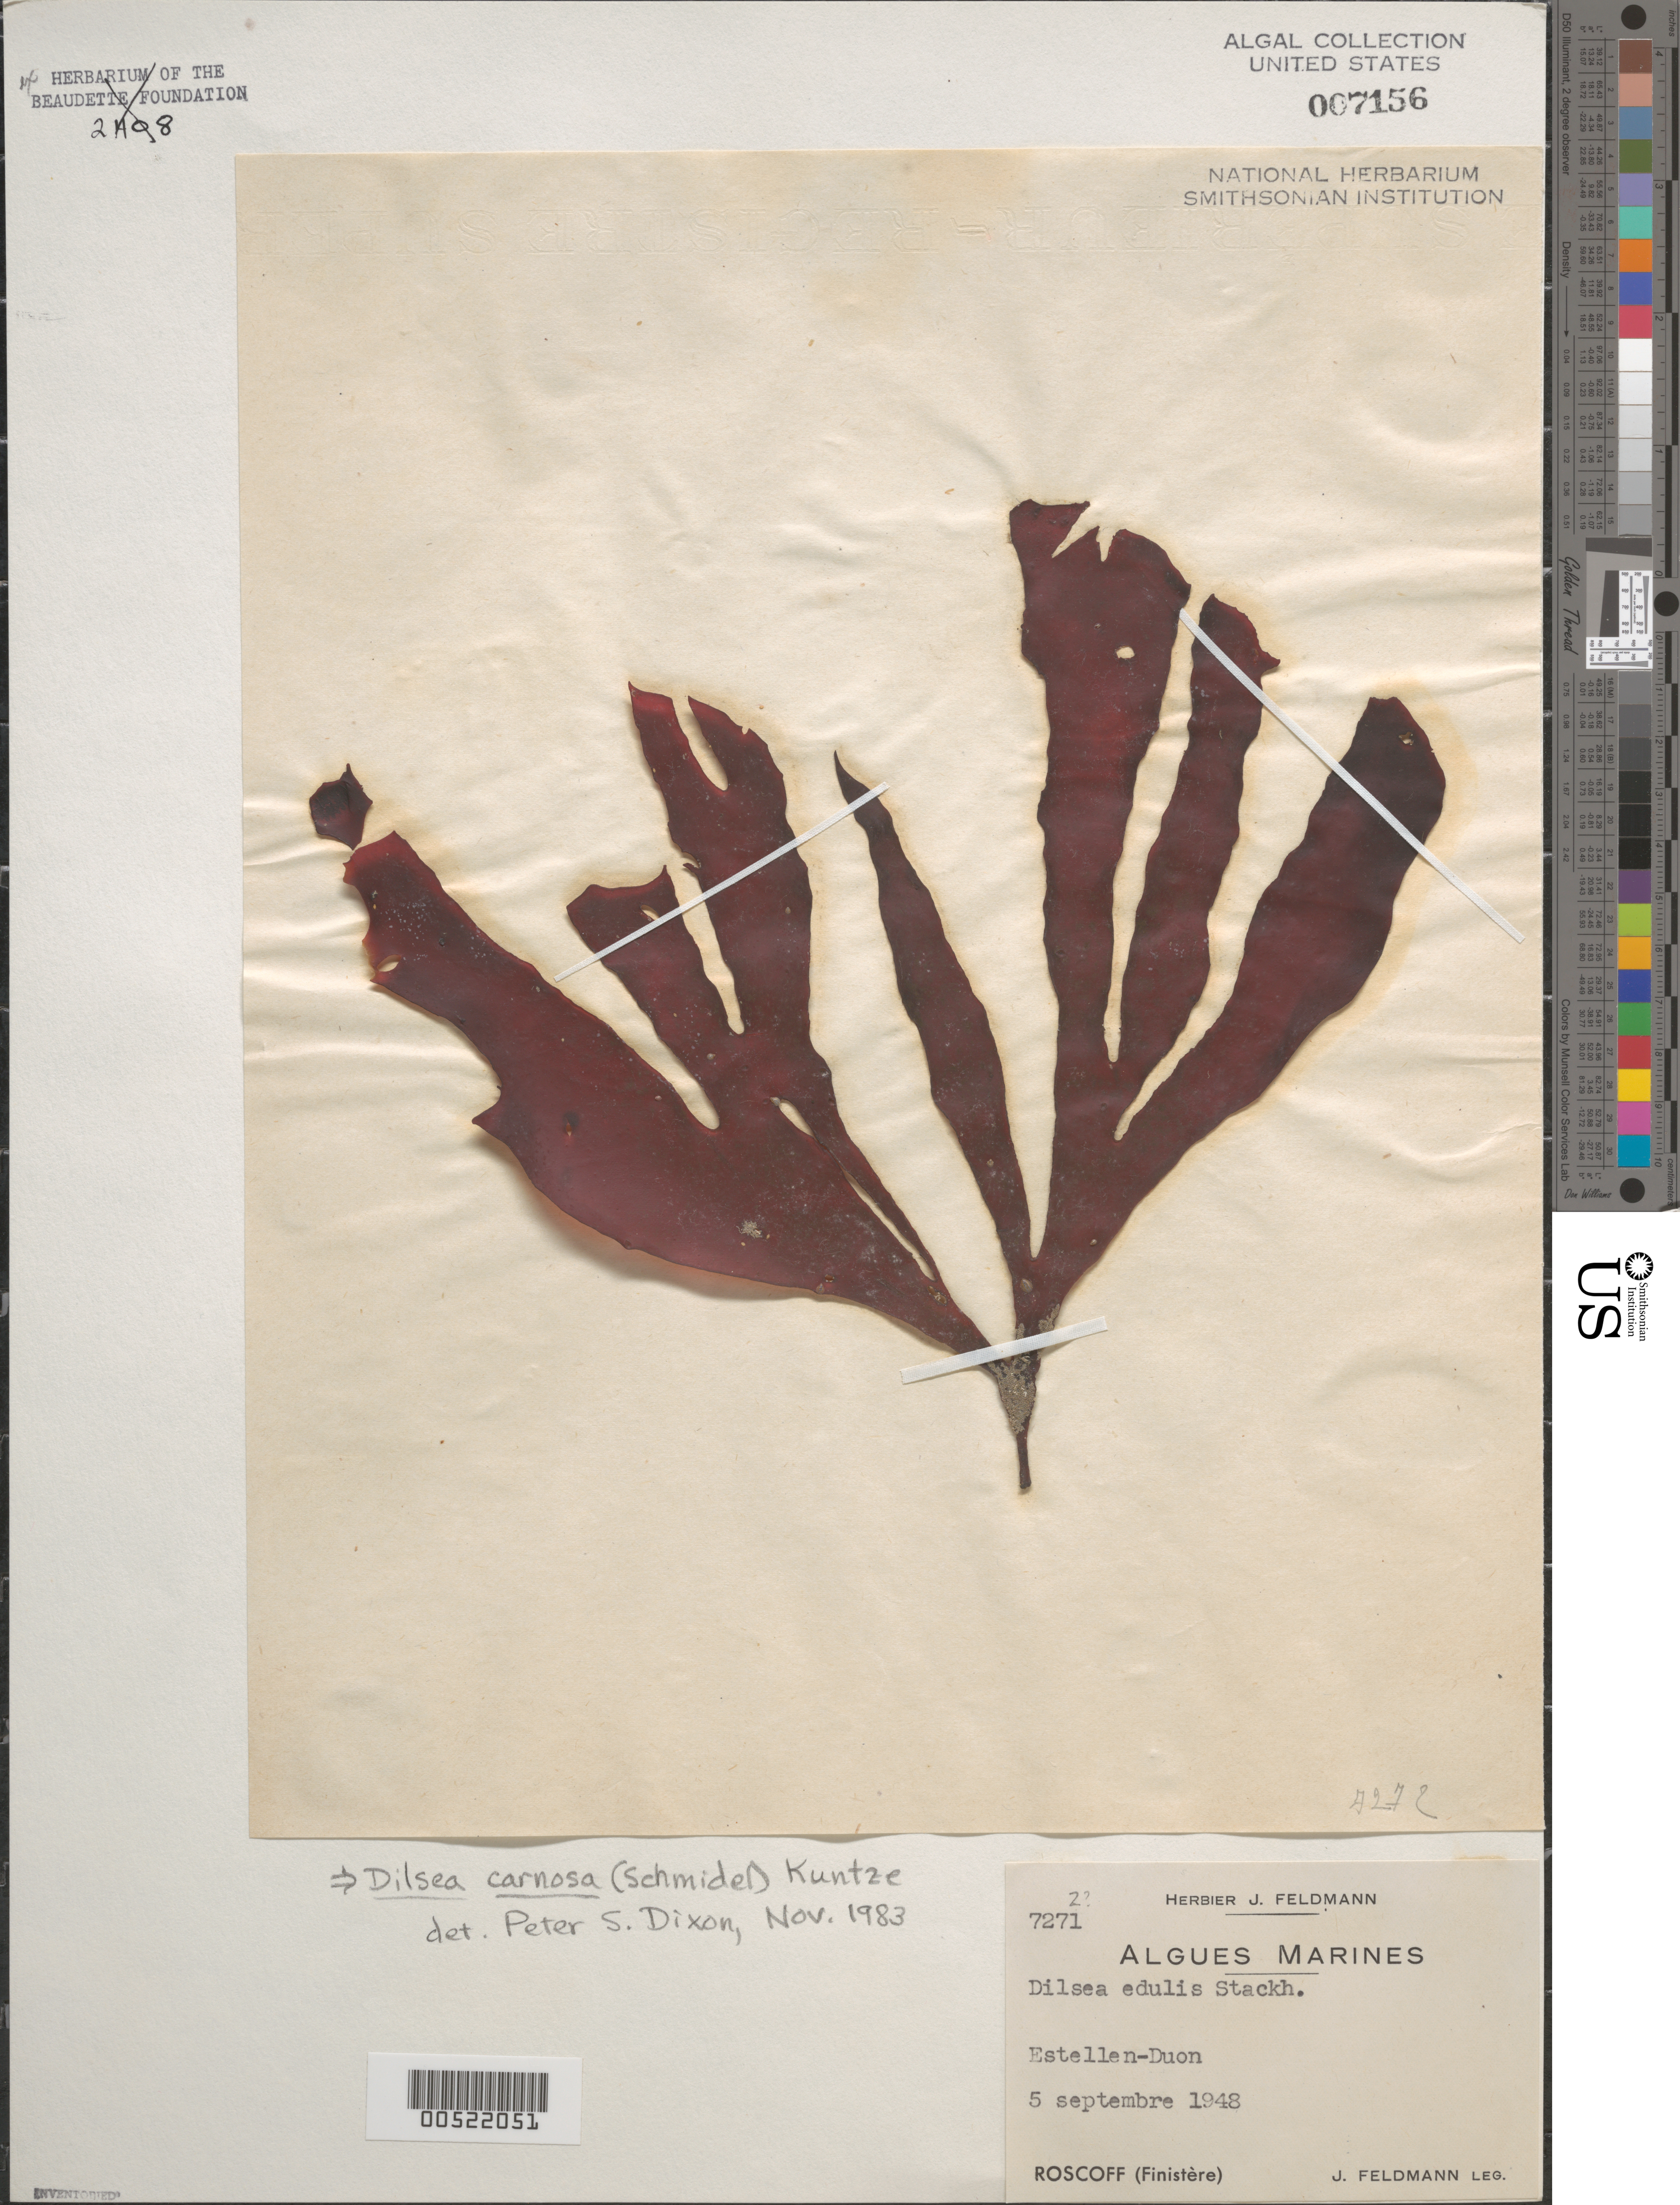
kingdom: Plantae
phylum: Rhodophyta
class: Florideophyceae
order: Gigartinales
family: Dumontiaceae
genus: Dilsea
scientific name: Dilsea carnosa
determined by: Dixon, P. S.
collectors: J. Feldmann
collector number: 7271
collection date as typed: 05 Sep 1948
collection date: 1948-09-05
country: France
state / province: Bretagne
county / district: Finistère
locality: Estellen-duon, roscoff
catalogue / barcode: US 7156